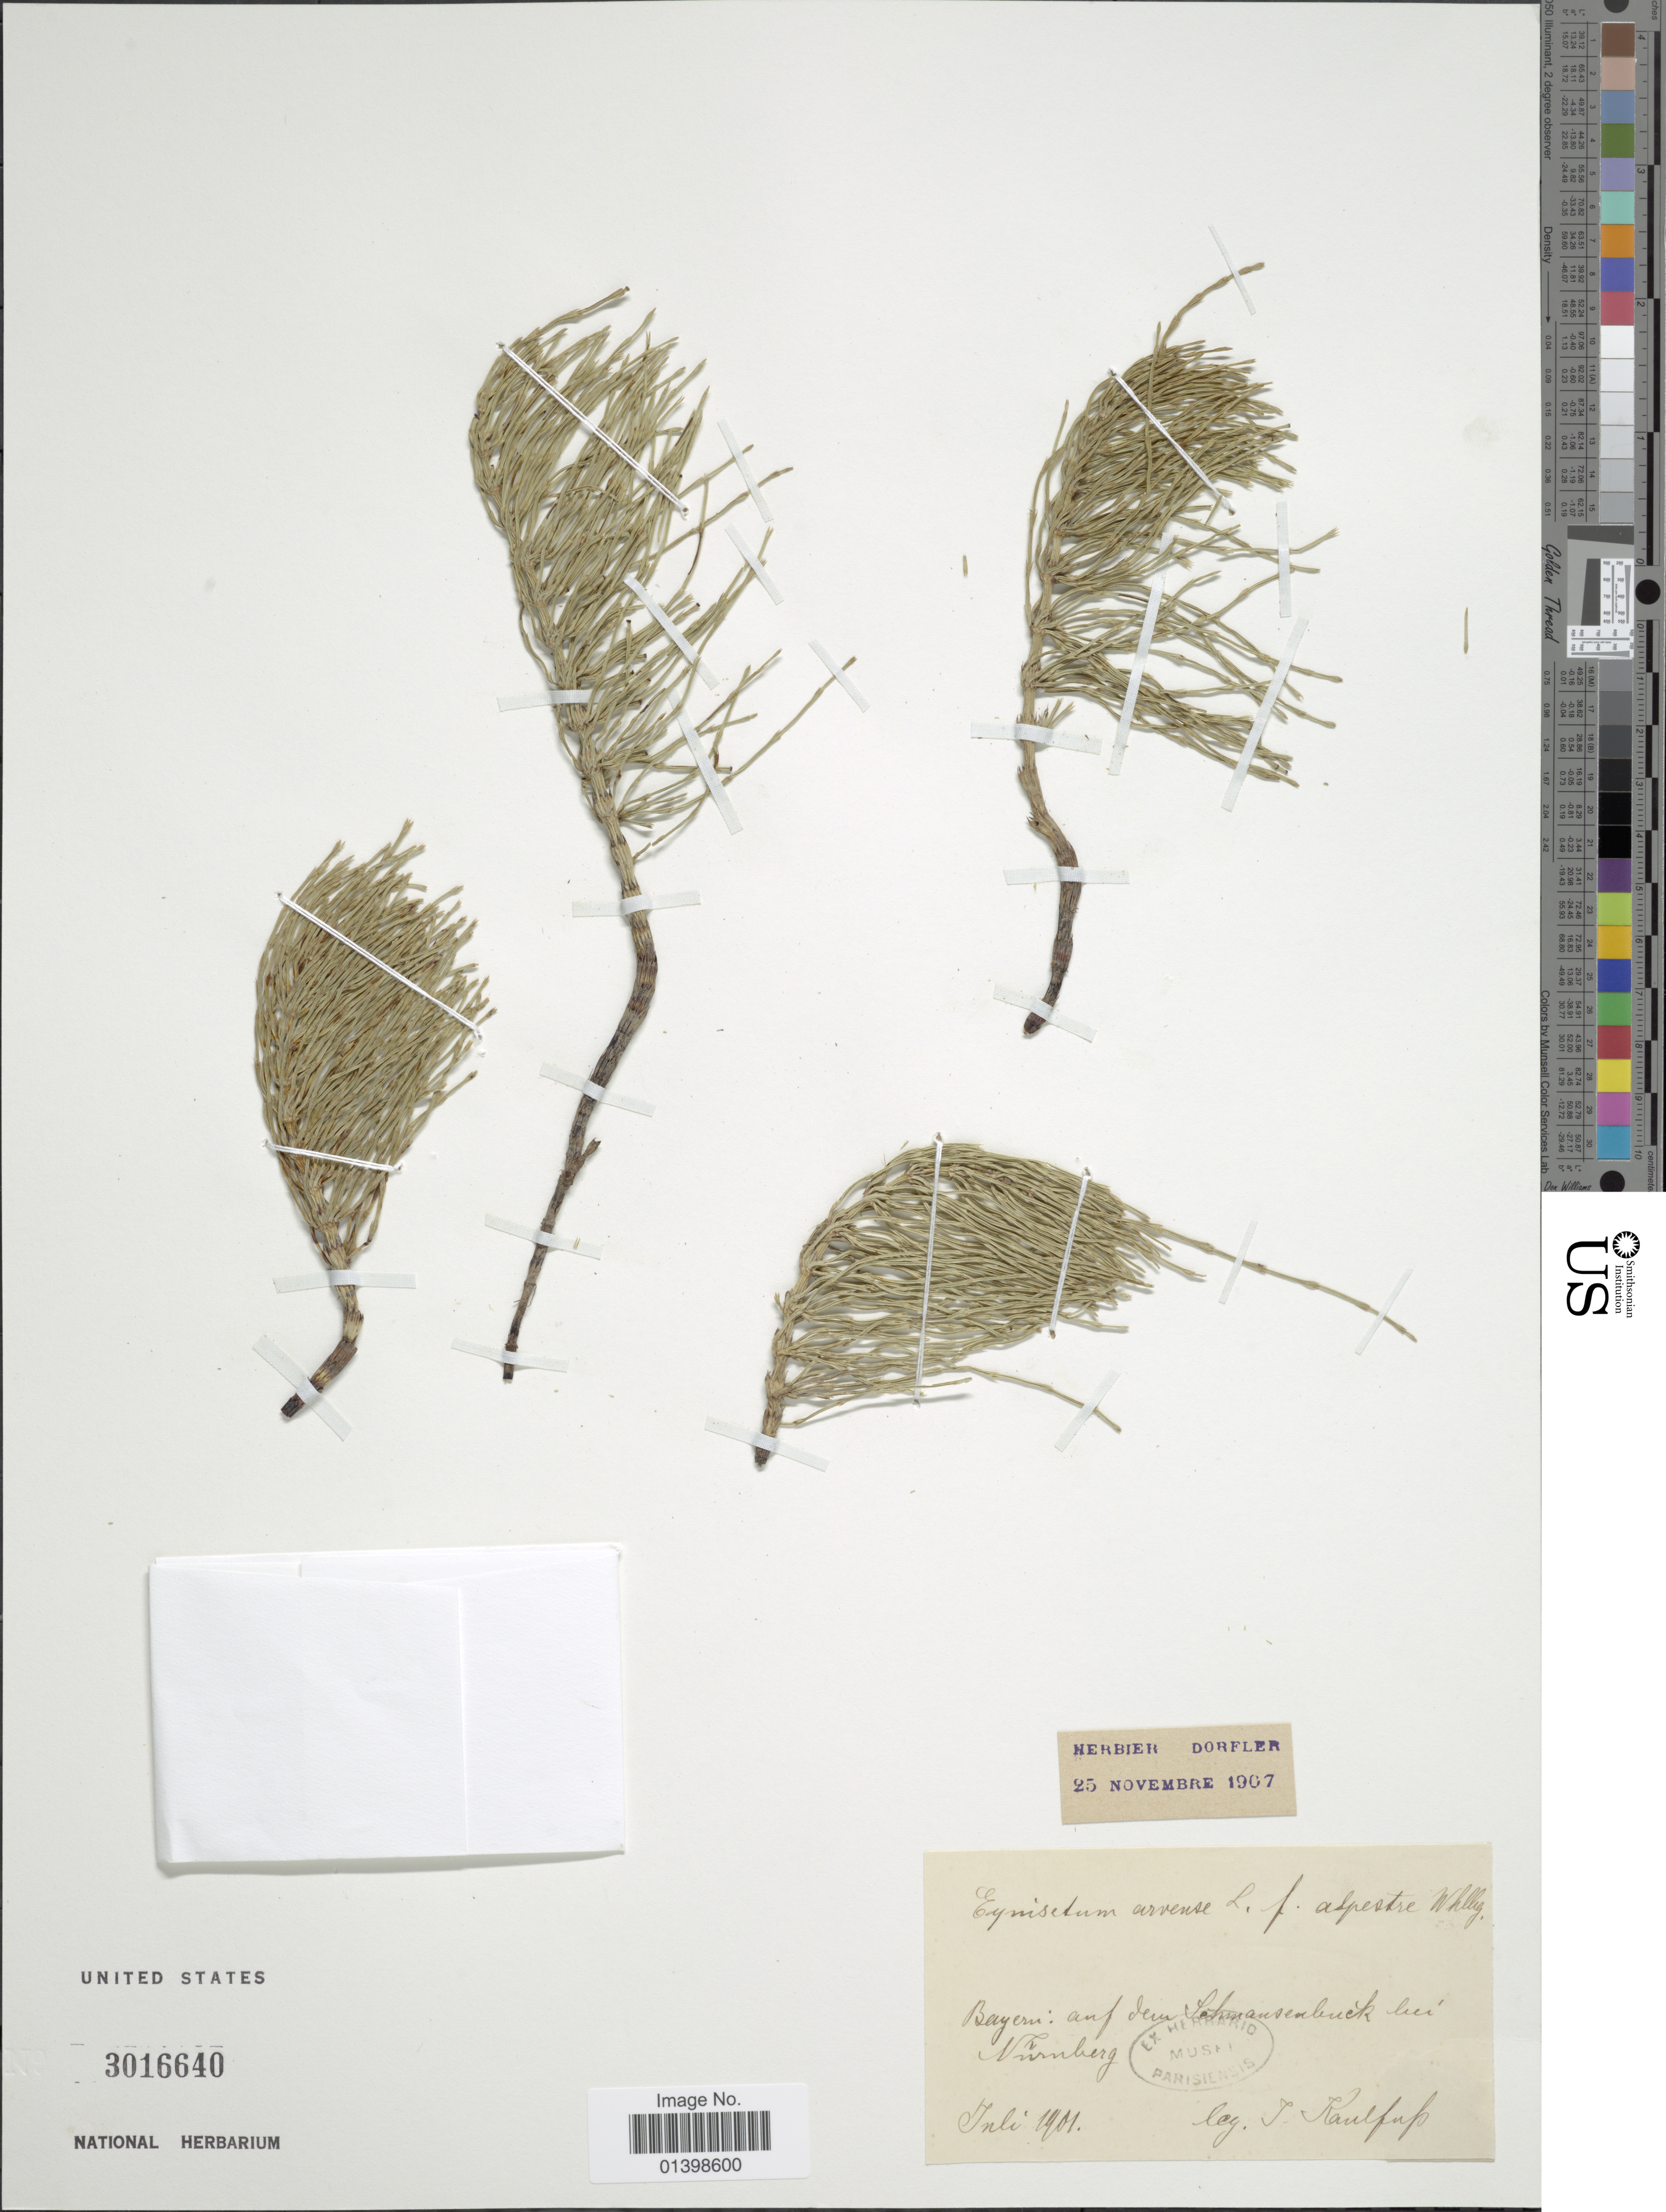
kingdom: Plantae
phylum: Tracheophyta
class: Polypodiopsida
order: Equisetales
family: Equisetaceae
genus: Equisetum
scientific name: Equisetum arvense var. decumbens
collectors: J. S. Kaulfuss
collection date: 1901-07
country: Germany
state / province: Bayern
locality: Auf den Schmabuck bei Vurnberg [interpreted]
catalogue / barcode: US 3016640